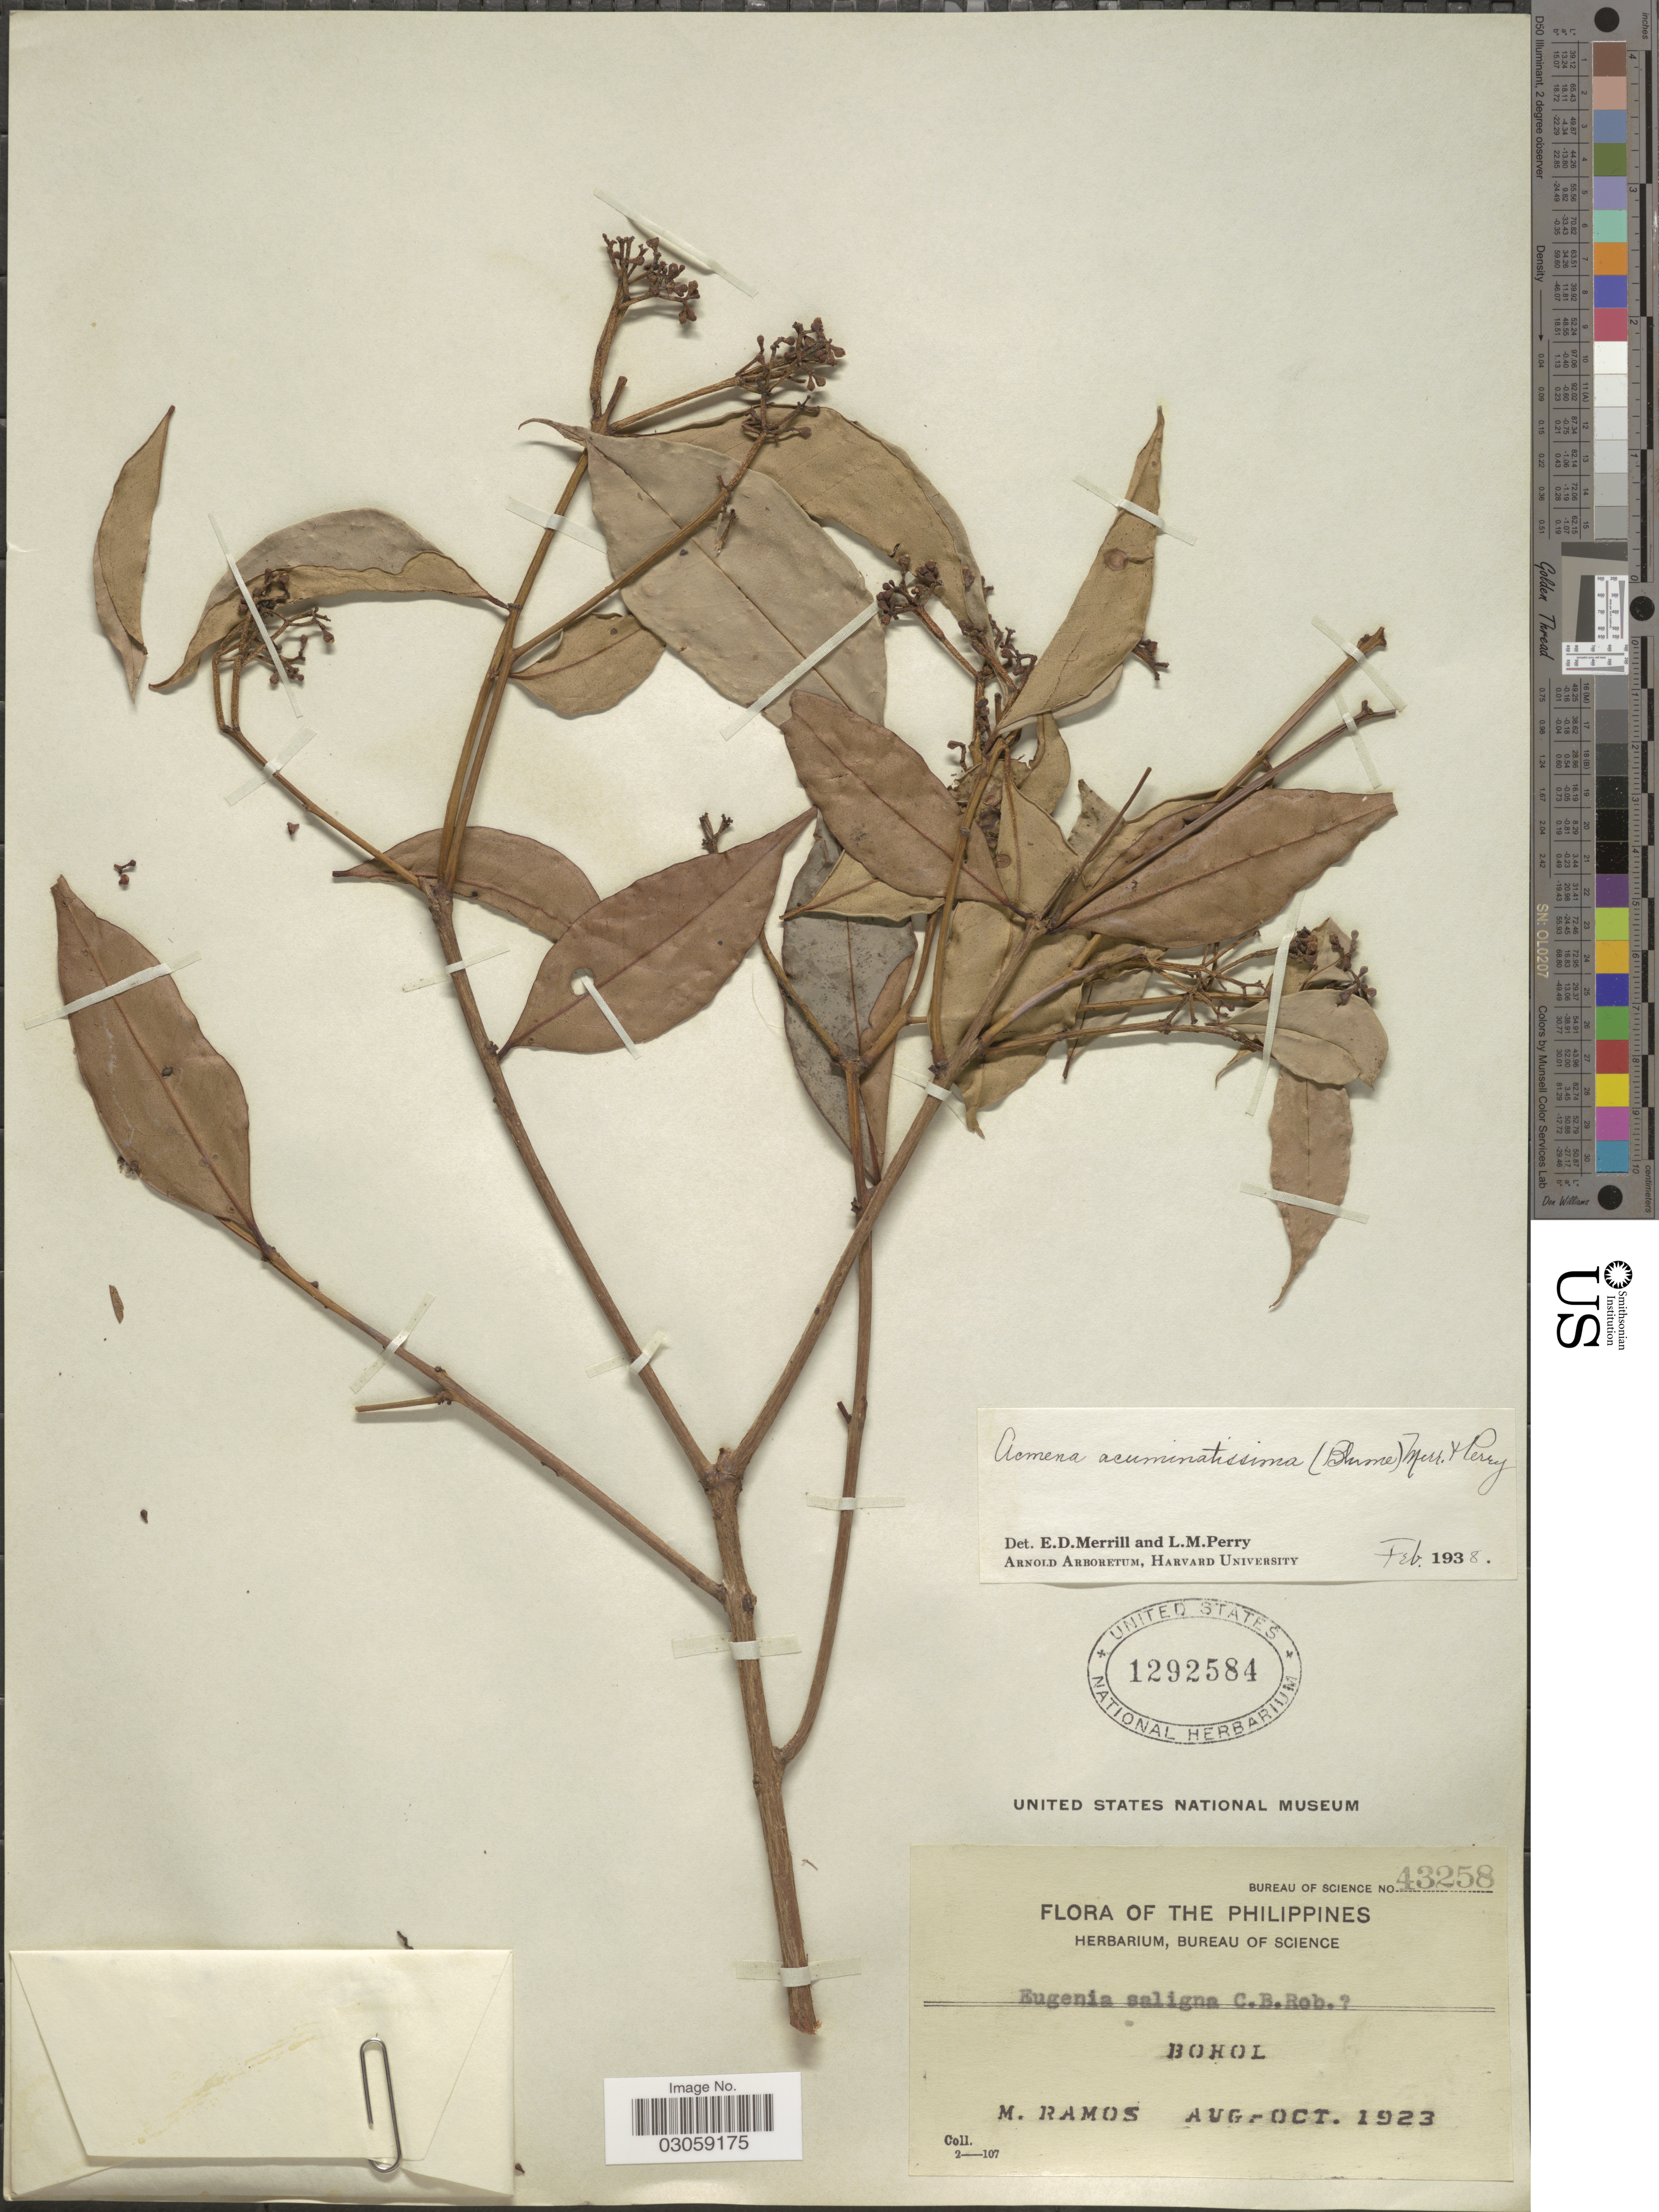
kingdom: Plantae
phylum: Tracheophyta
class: Magnoliopsida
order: Myrtales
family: Myrtaceae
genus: Syzygium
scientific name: Syzygium acuminatissimum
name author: (Blume) DC.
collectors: M. Ramos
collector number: Bureau of Science 43258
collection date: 1923-08/1923-10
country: Philippines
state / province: Central Visayas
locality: Bohol.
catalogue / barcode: US 1292584